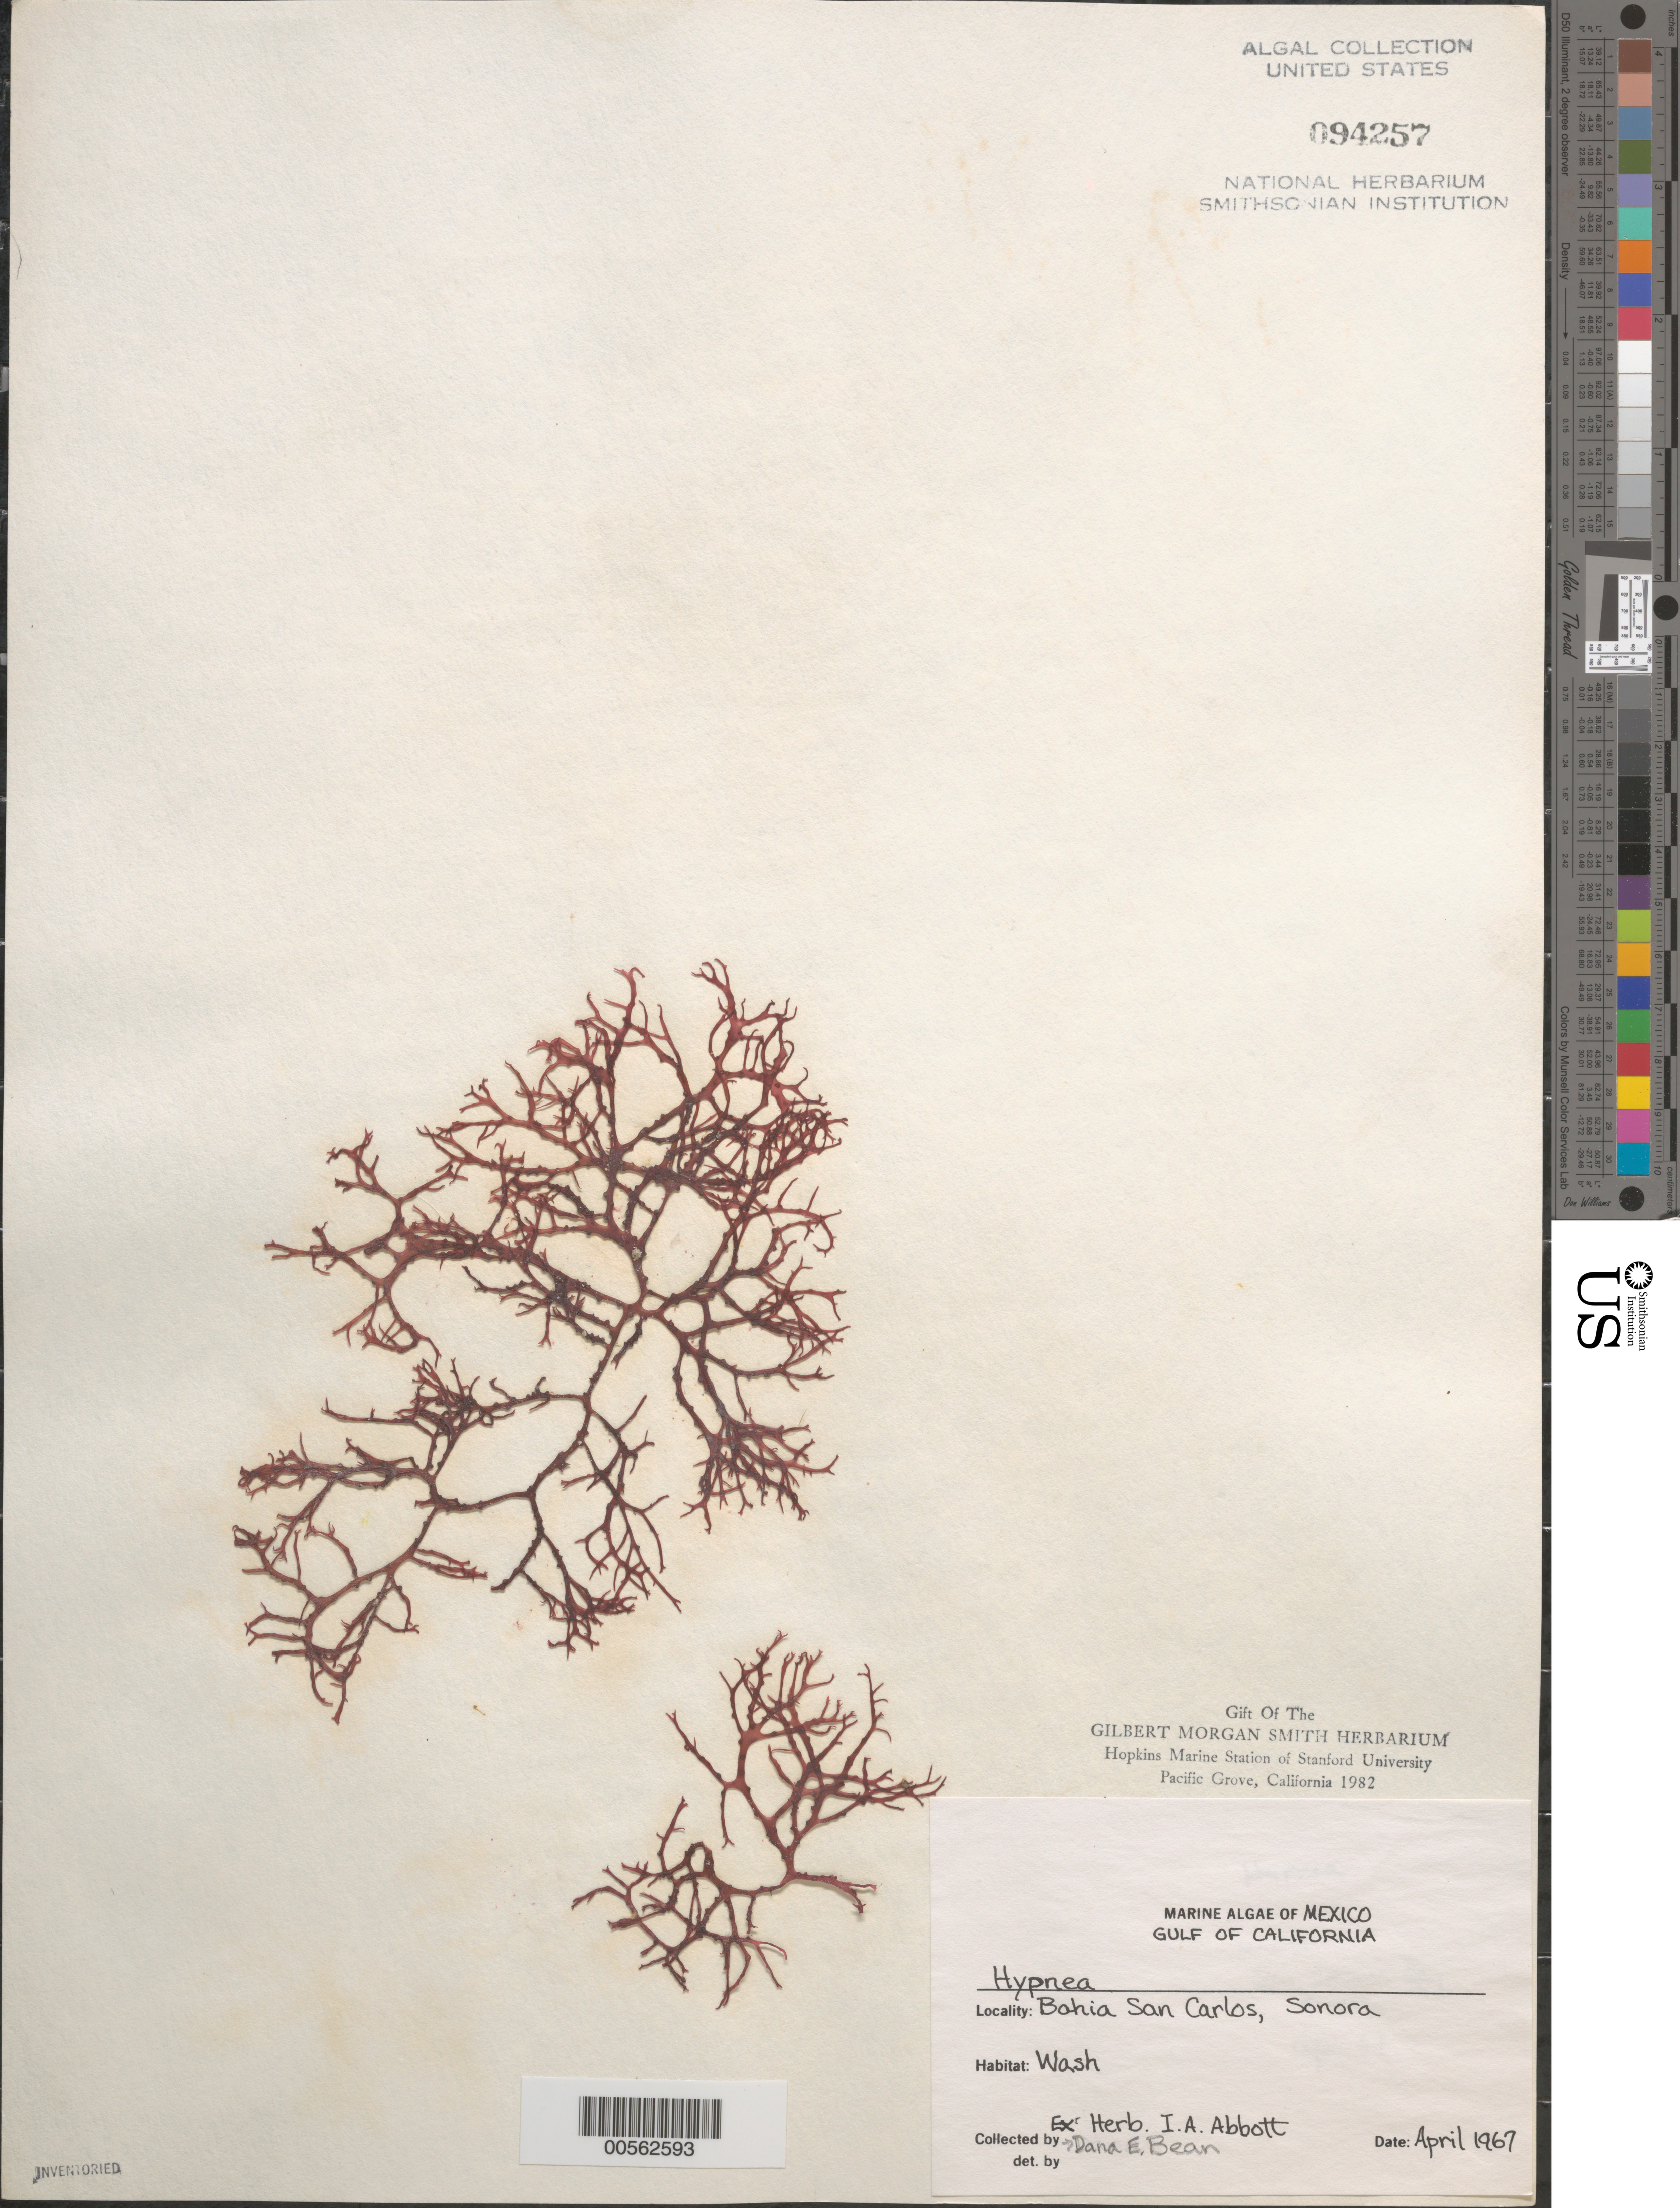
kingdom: Plantae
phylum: Rhodophyta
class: Florideophyceae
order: Gigartinales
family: Cystocloniaceae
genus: Hypnea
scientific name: Hypnea sp.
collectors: D. Bean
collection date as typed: Apr 1967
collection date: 1967-04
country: Mexico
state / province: Sonora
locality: Bahia San Carlos (San Carlos Bay)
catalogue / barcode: US 94257